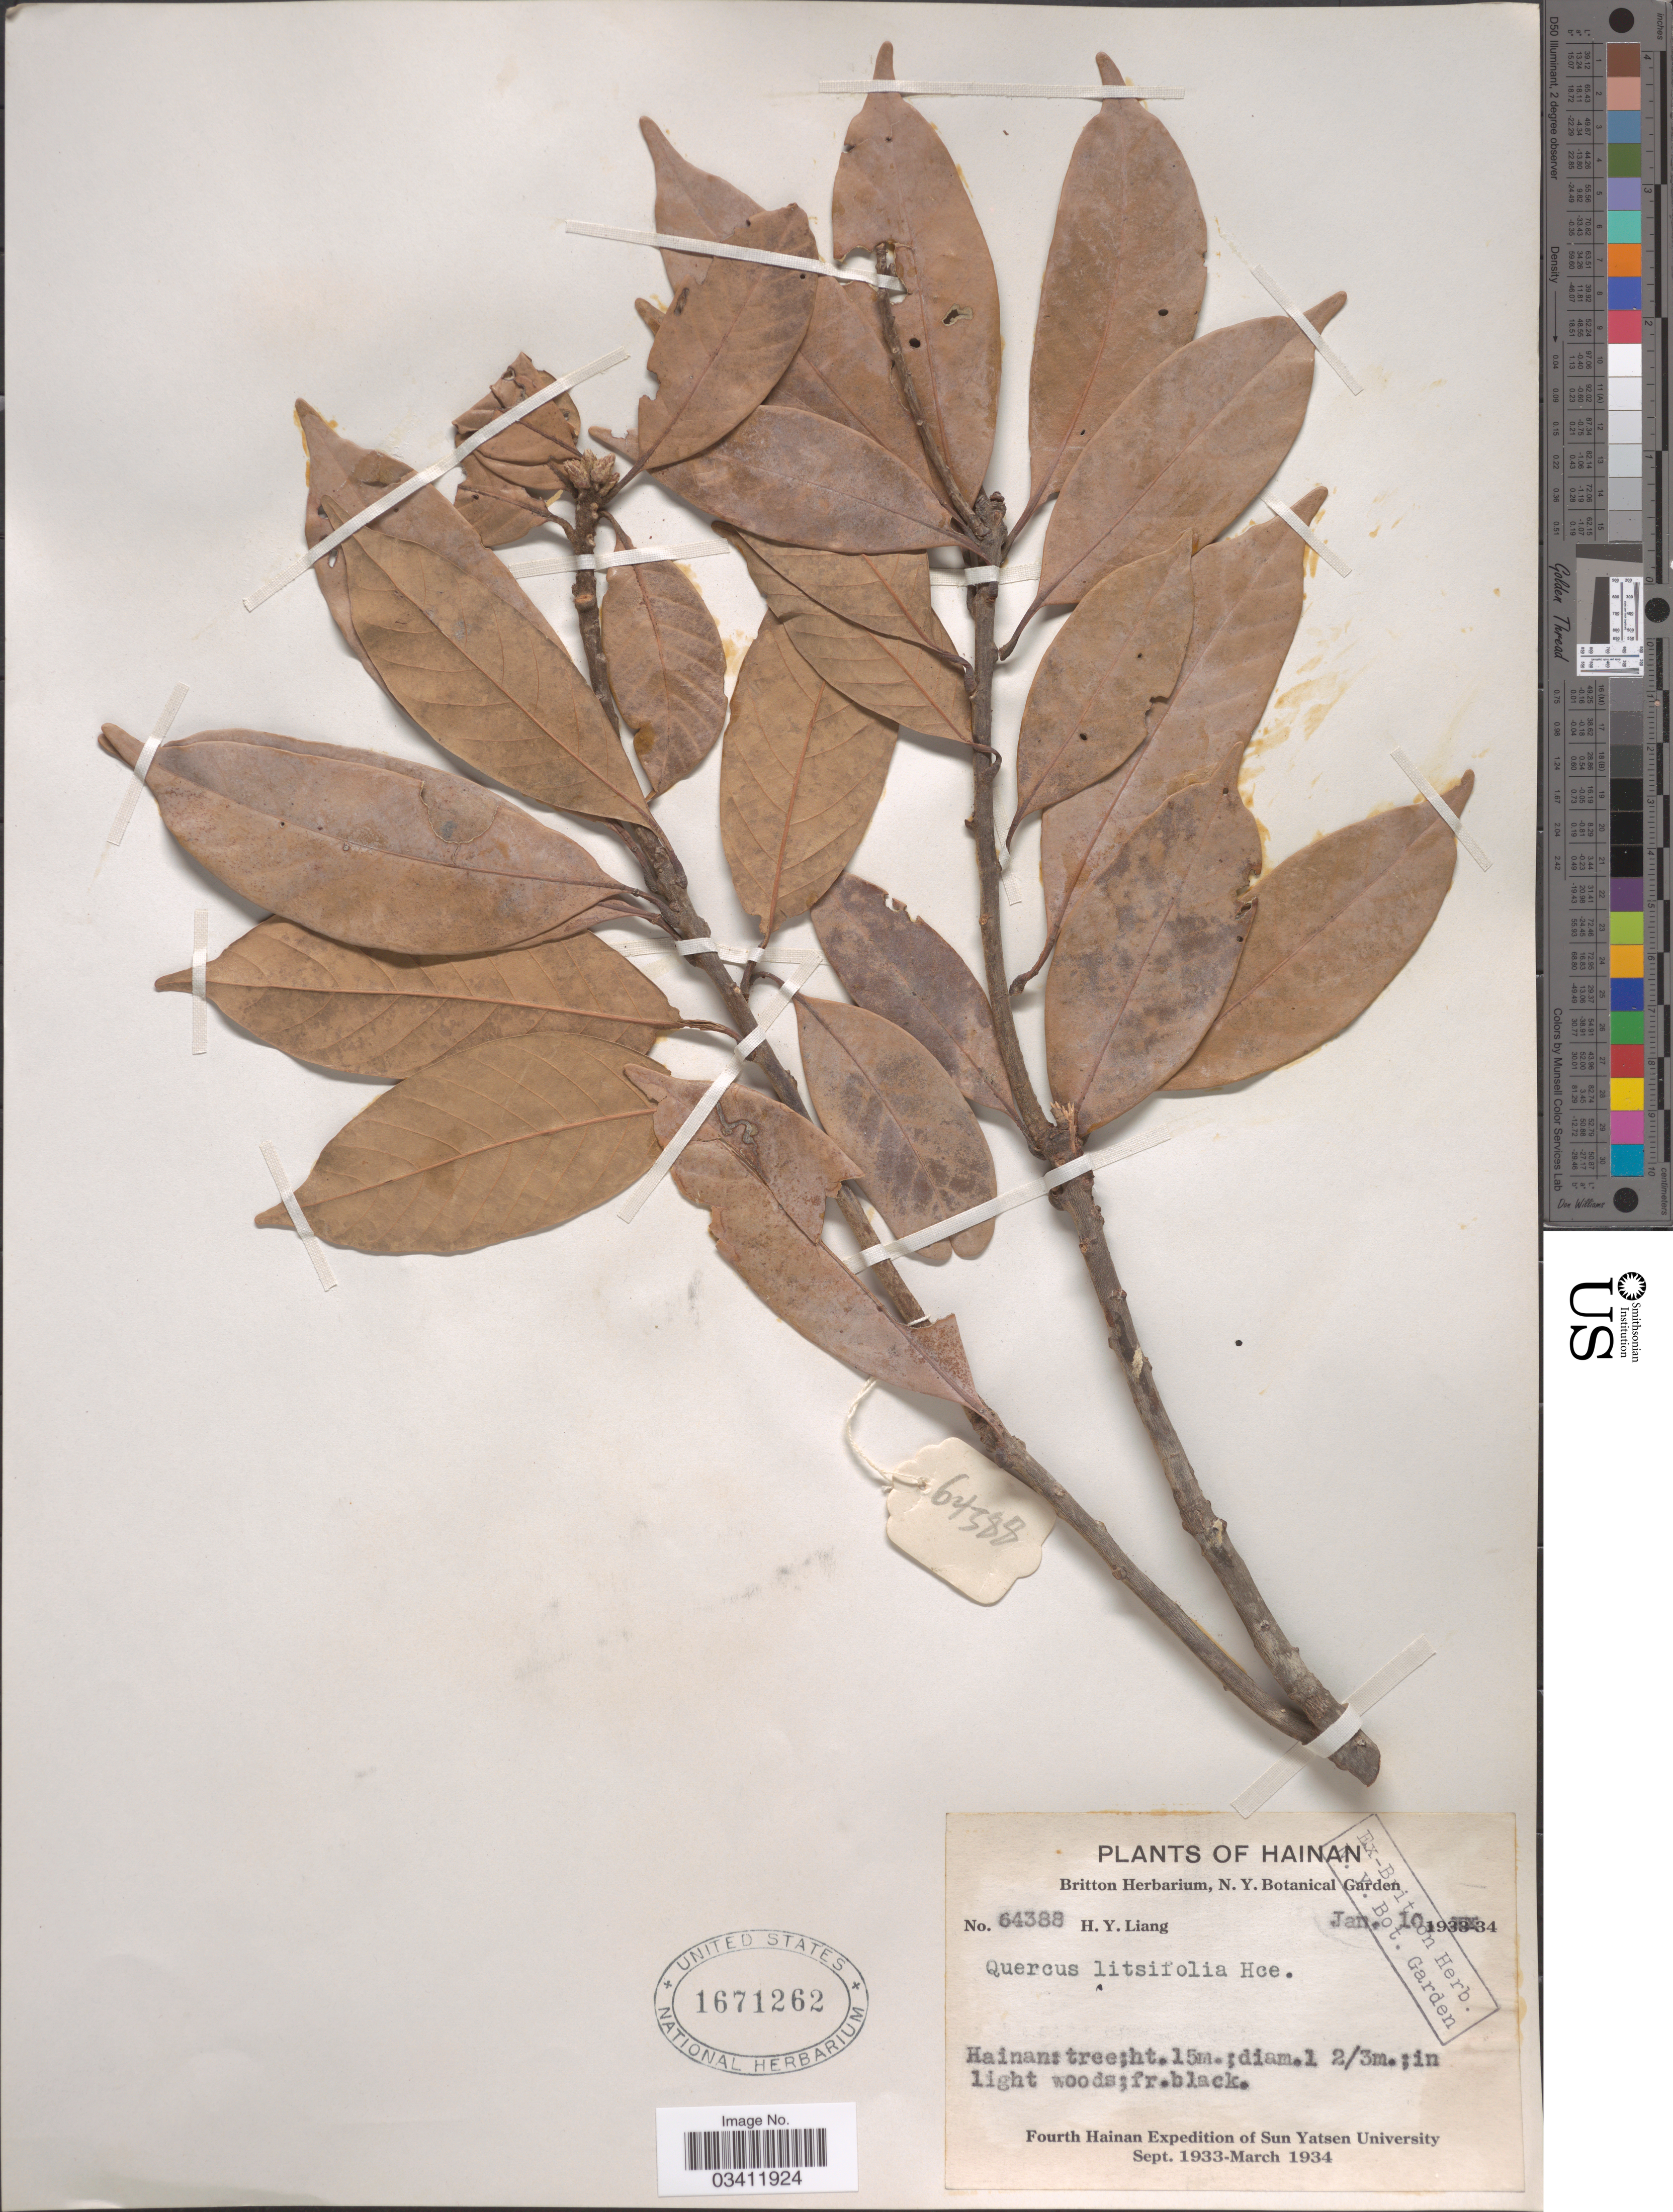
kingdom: Plantae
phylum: Tracheophyta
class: Magnoliopsida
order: Fagales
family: Fagaceae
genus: Quercus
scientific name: Quercus litseifolia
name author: Hance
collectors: H. Y. Liang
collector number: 64388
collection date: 1934-01-10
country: China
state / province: Hainan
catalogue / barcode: US 1671262